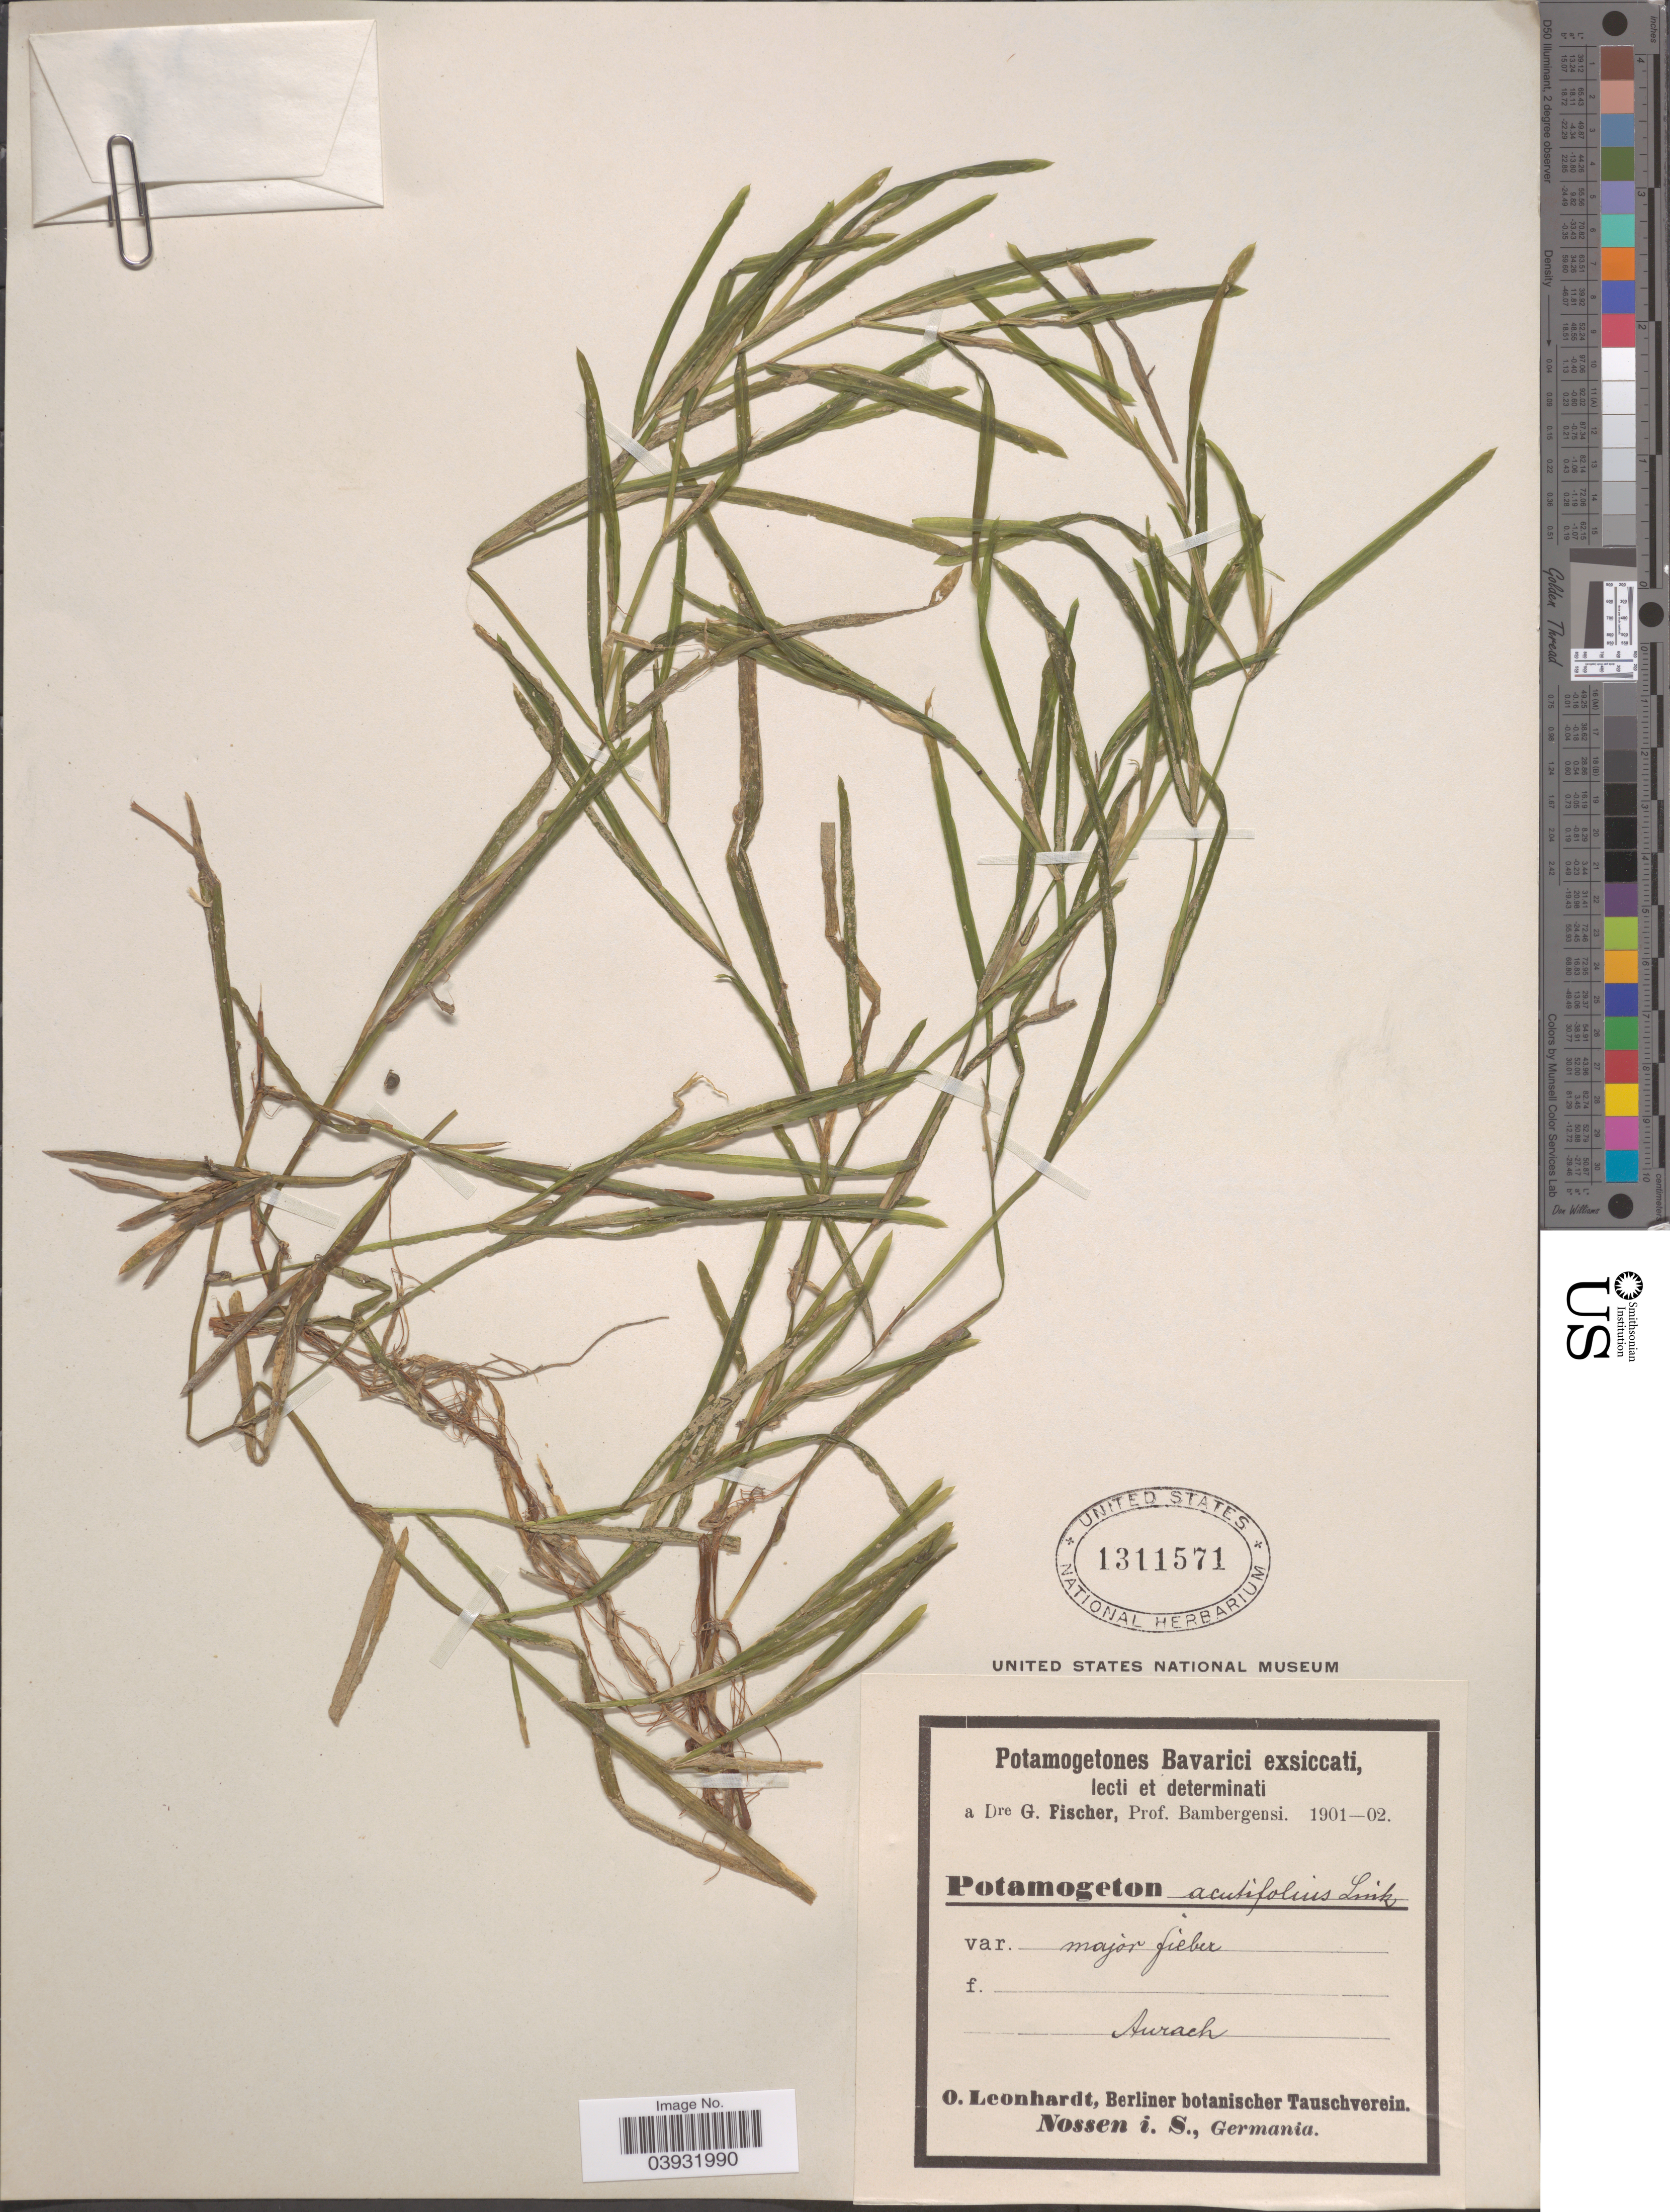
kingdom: Plantae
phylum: Tracheophyta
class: Liliopsida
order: Alismatales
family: Potamogetonaceae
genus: Potamogeton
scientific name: Potamogeton acutifolius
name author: Link ex Roem. & Schult.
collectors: O. Leonhardt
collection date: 1901/1902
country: Germany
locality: Bavarici. Aurach.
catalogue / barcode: US 1311571